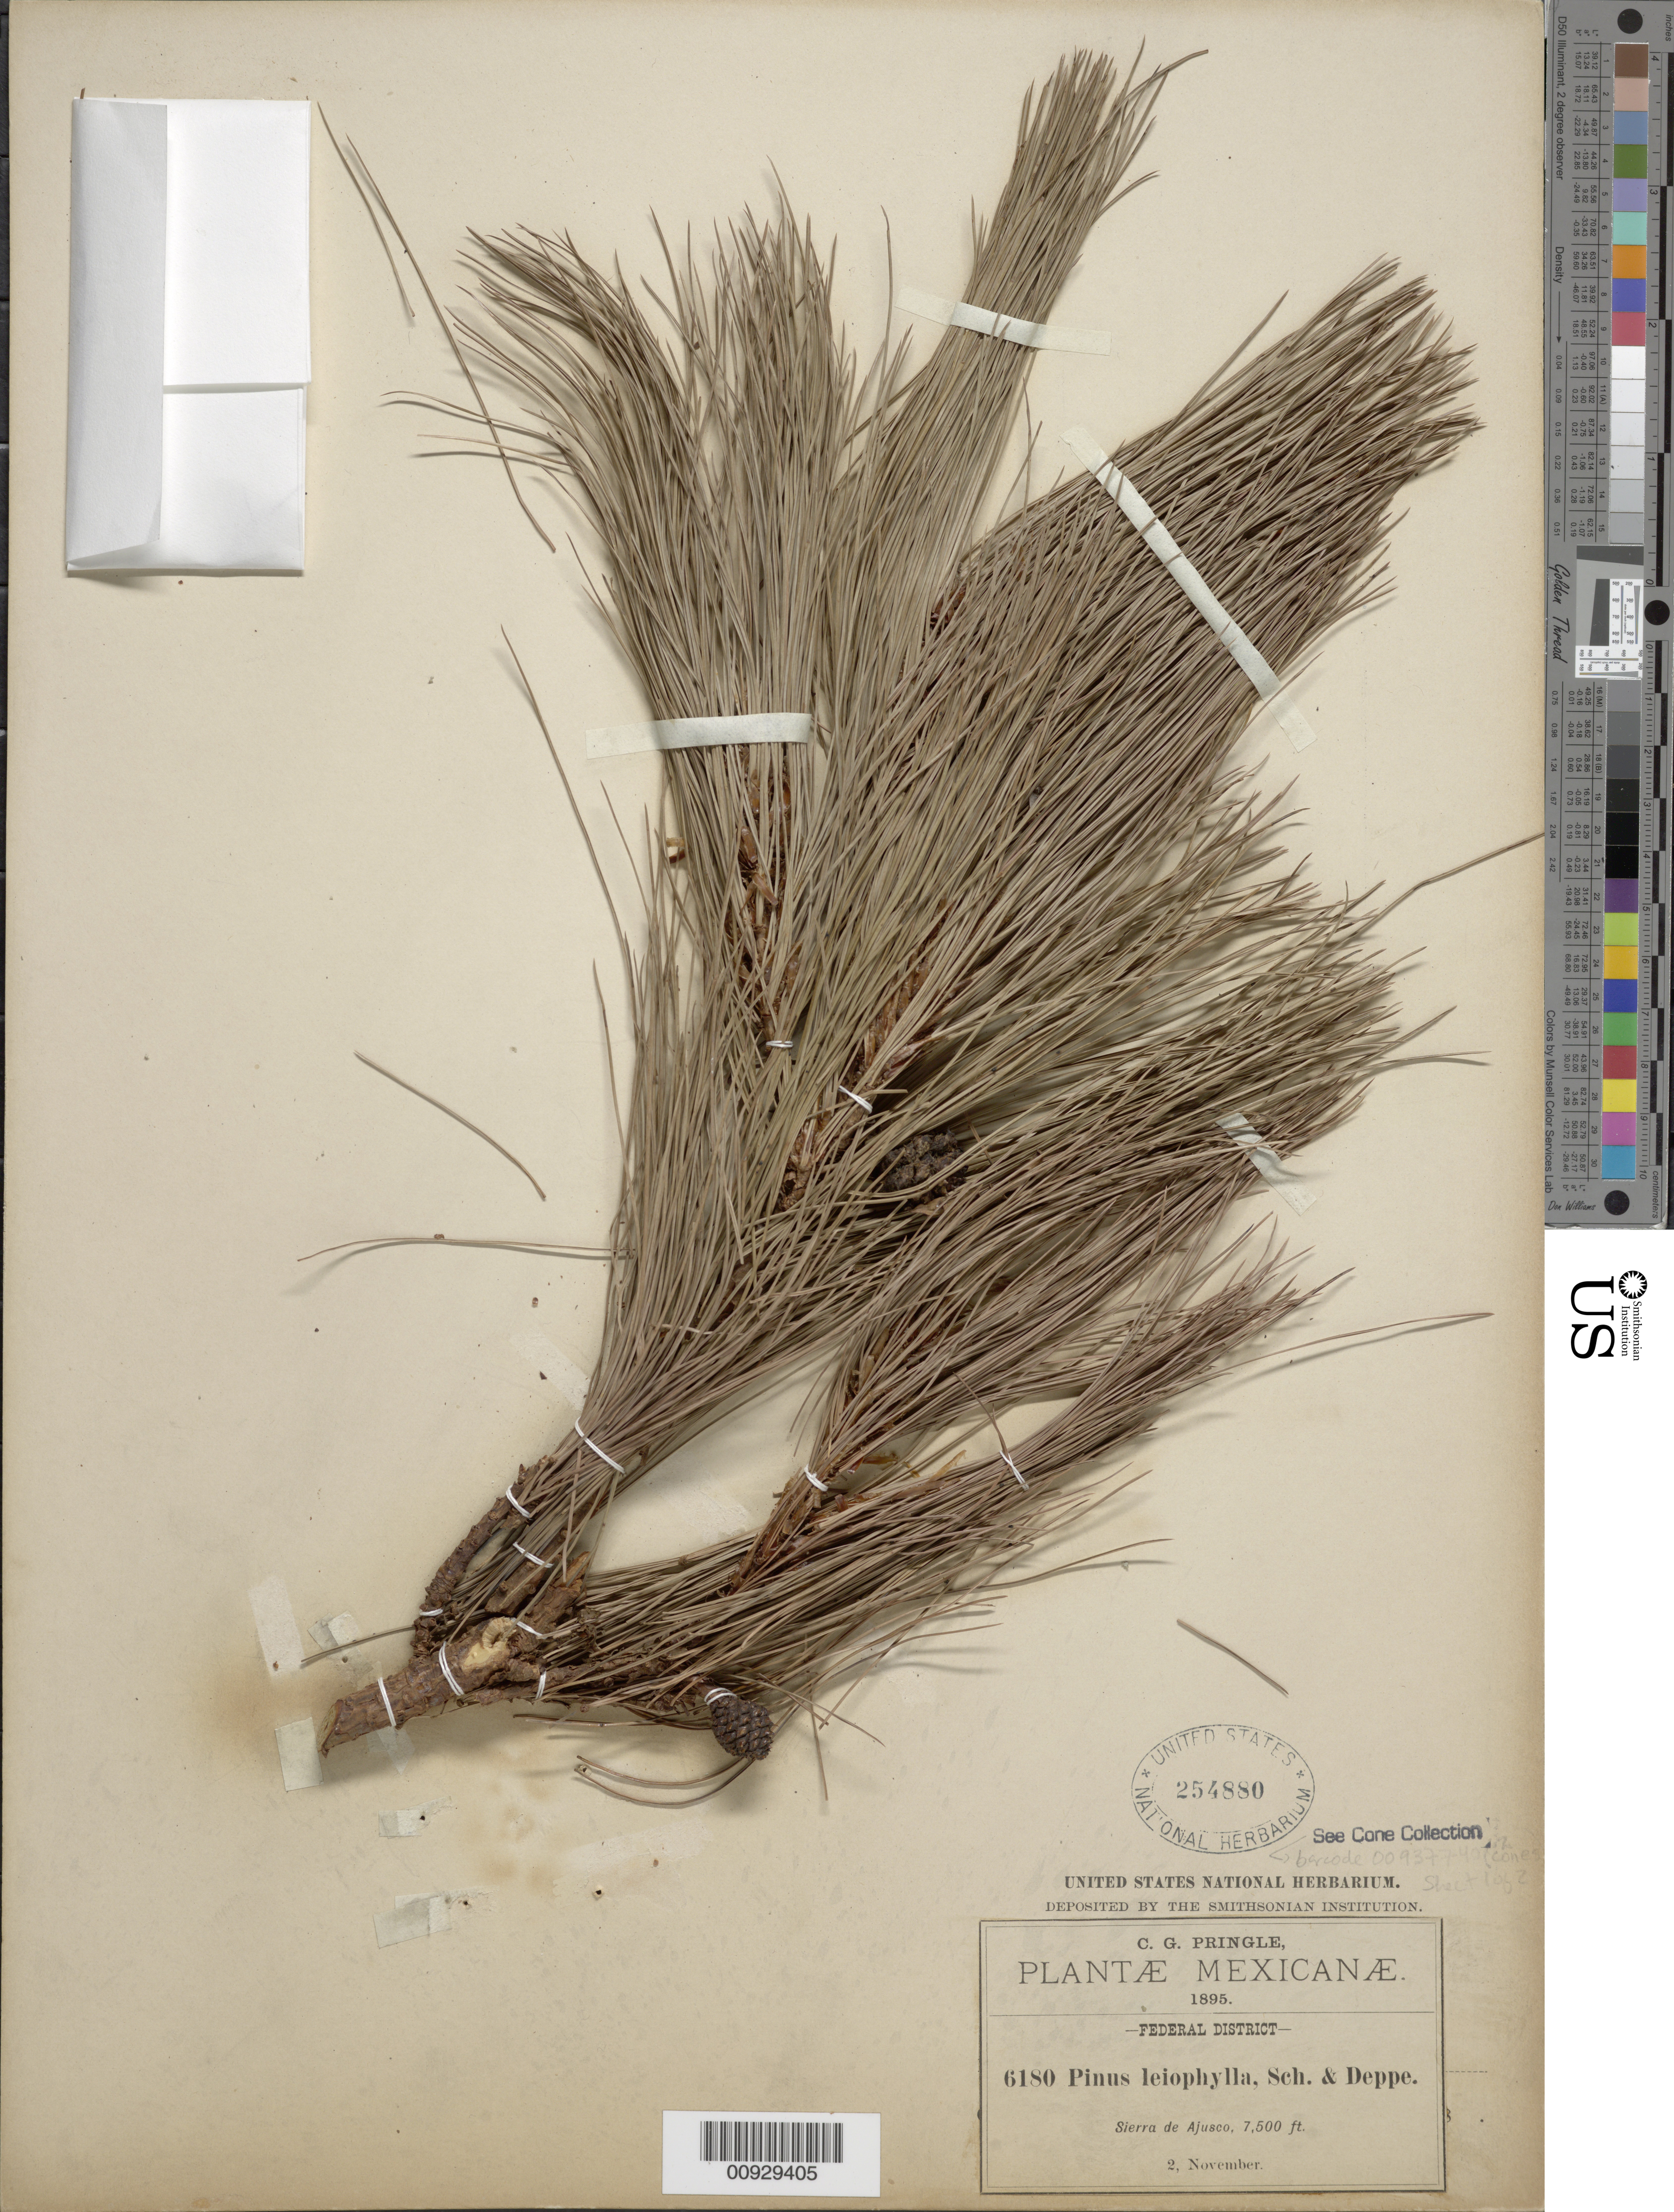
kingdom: Plantae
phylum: Tracheophyta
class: Pinopsida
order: Pinales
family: Pinaceae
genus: Pinus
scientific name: Pinus leiophylla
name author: Schiede ex Schltdl. & Cham.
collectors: C. G. Pringle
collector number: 6180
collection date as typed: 02 Nov 1895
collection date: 1895-11-02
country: Mexico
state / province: Distrito Federal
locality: Sierra de Ajusco.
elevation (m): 2286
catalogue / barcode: US 254880